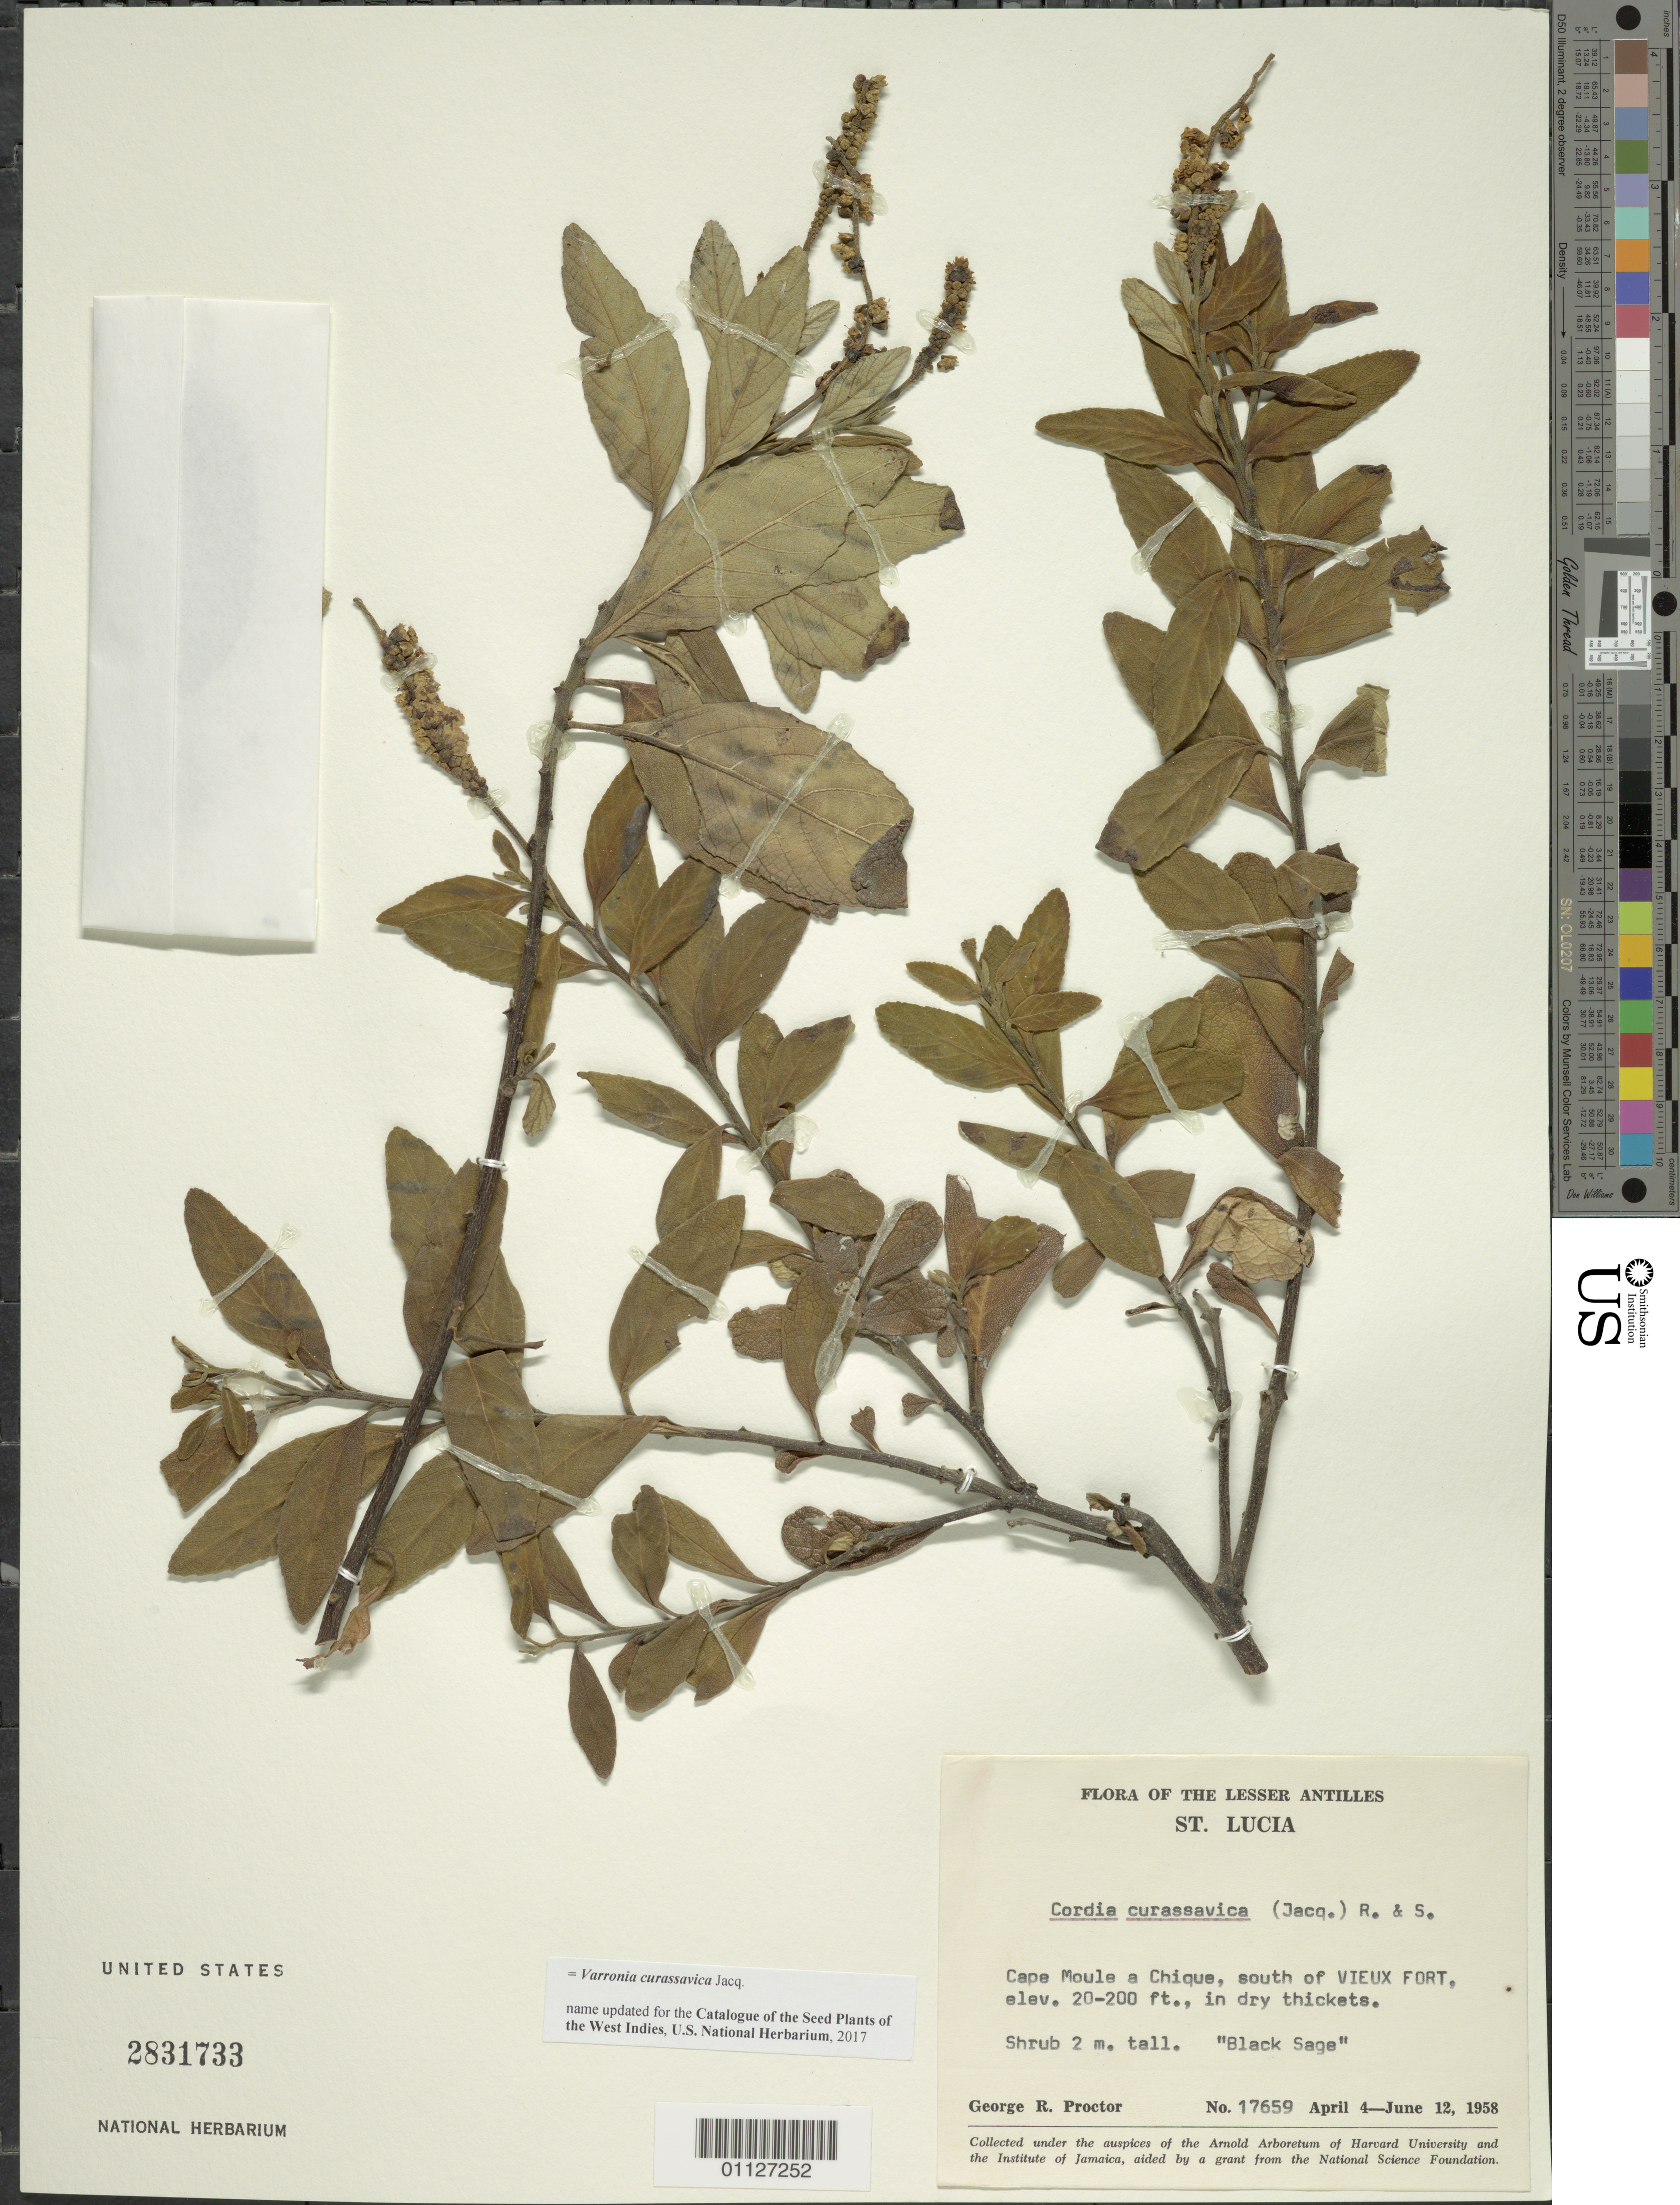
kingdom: Plantae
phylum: Tracheophyta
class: Magnoliopsida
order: Boraginales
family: Cordiaceae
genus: Varronia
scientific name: Varronia curassavica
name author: Jacq.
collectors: G. R. Proctor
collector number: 17659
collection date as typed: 04 Apr 1958 to 12 Jun 1958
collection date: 1958-04-04/1958-06-12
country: St. Lucia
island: St. Lucia I.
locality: Cape Moule a Chique, S of Vieux Fort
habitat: in dry thickets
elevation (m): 6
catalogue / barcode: US 2831733